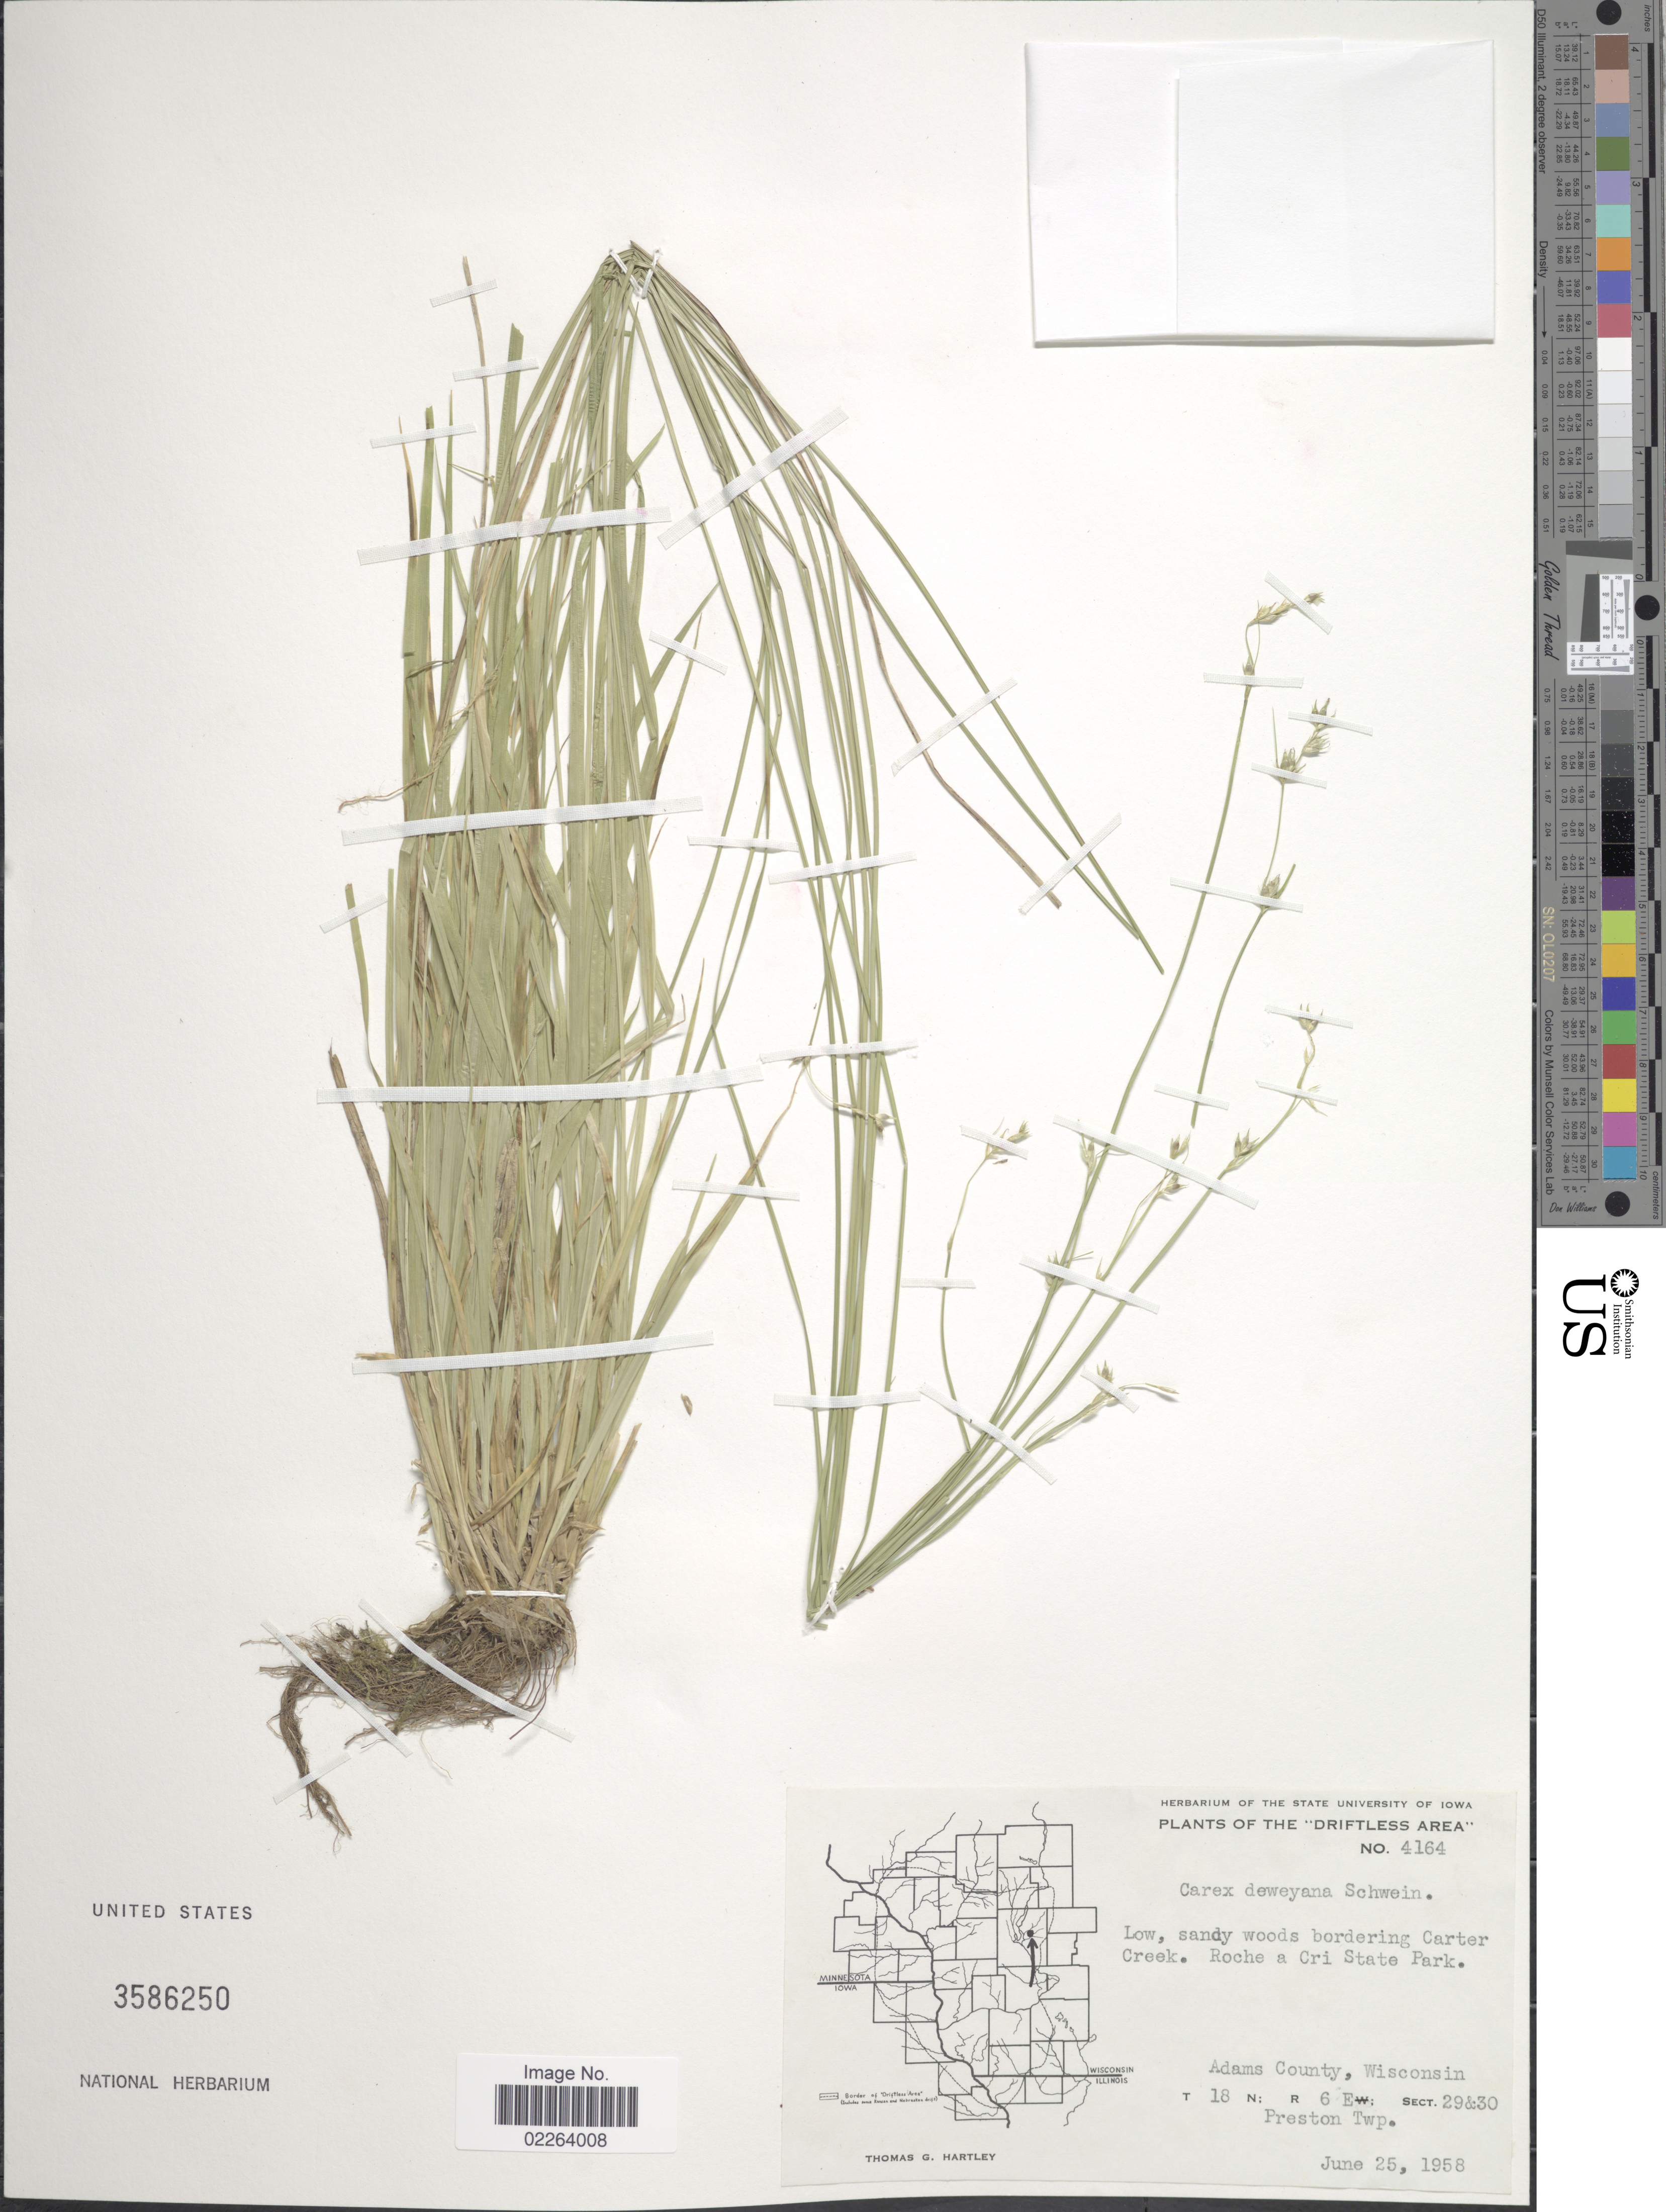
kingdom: Plantae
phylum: Tracheophyta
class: Liliopsida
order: Poales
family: Cyperaceae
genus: Carex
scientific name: Carex deweyana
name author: Schwein.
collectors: T. G. Hartley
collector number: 4164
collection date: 1958-06-25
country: United States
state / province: Wisconsin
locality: The 'Driftless Area', Low, sandy woods bordering Carter Creek. Roche a Cri State Park, Adams County, T 18 N; R 6 E; Sect 29&30, Preston Twp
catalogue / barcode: US 3586250